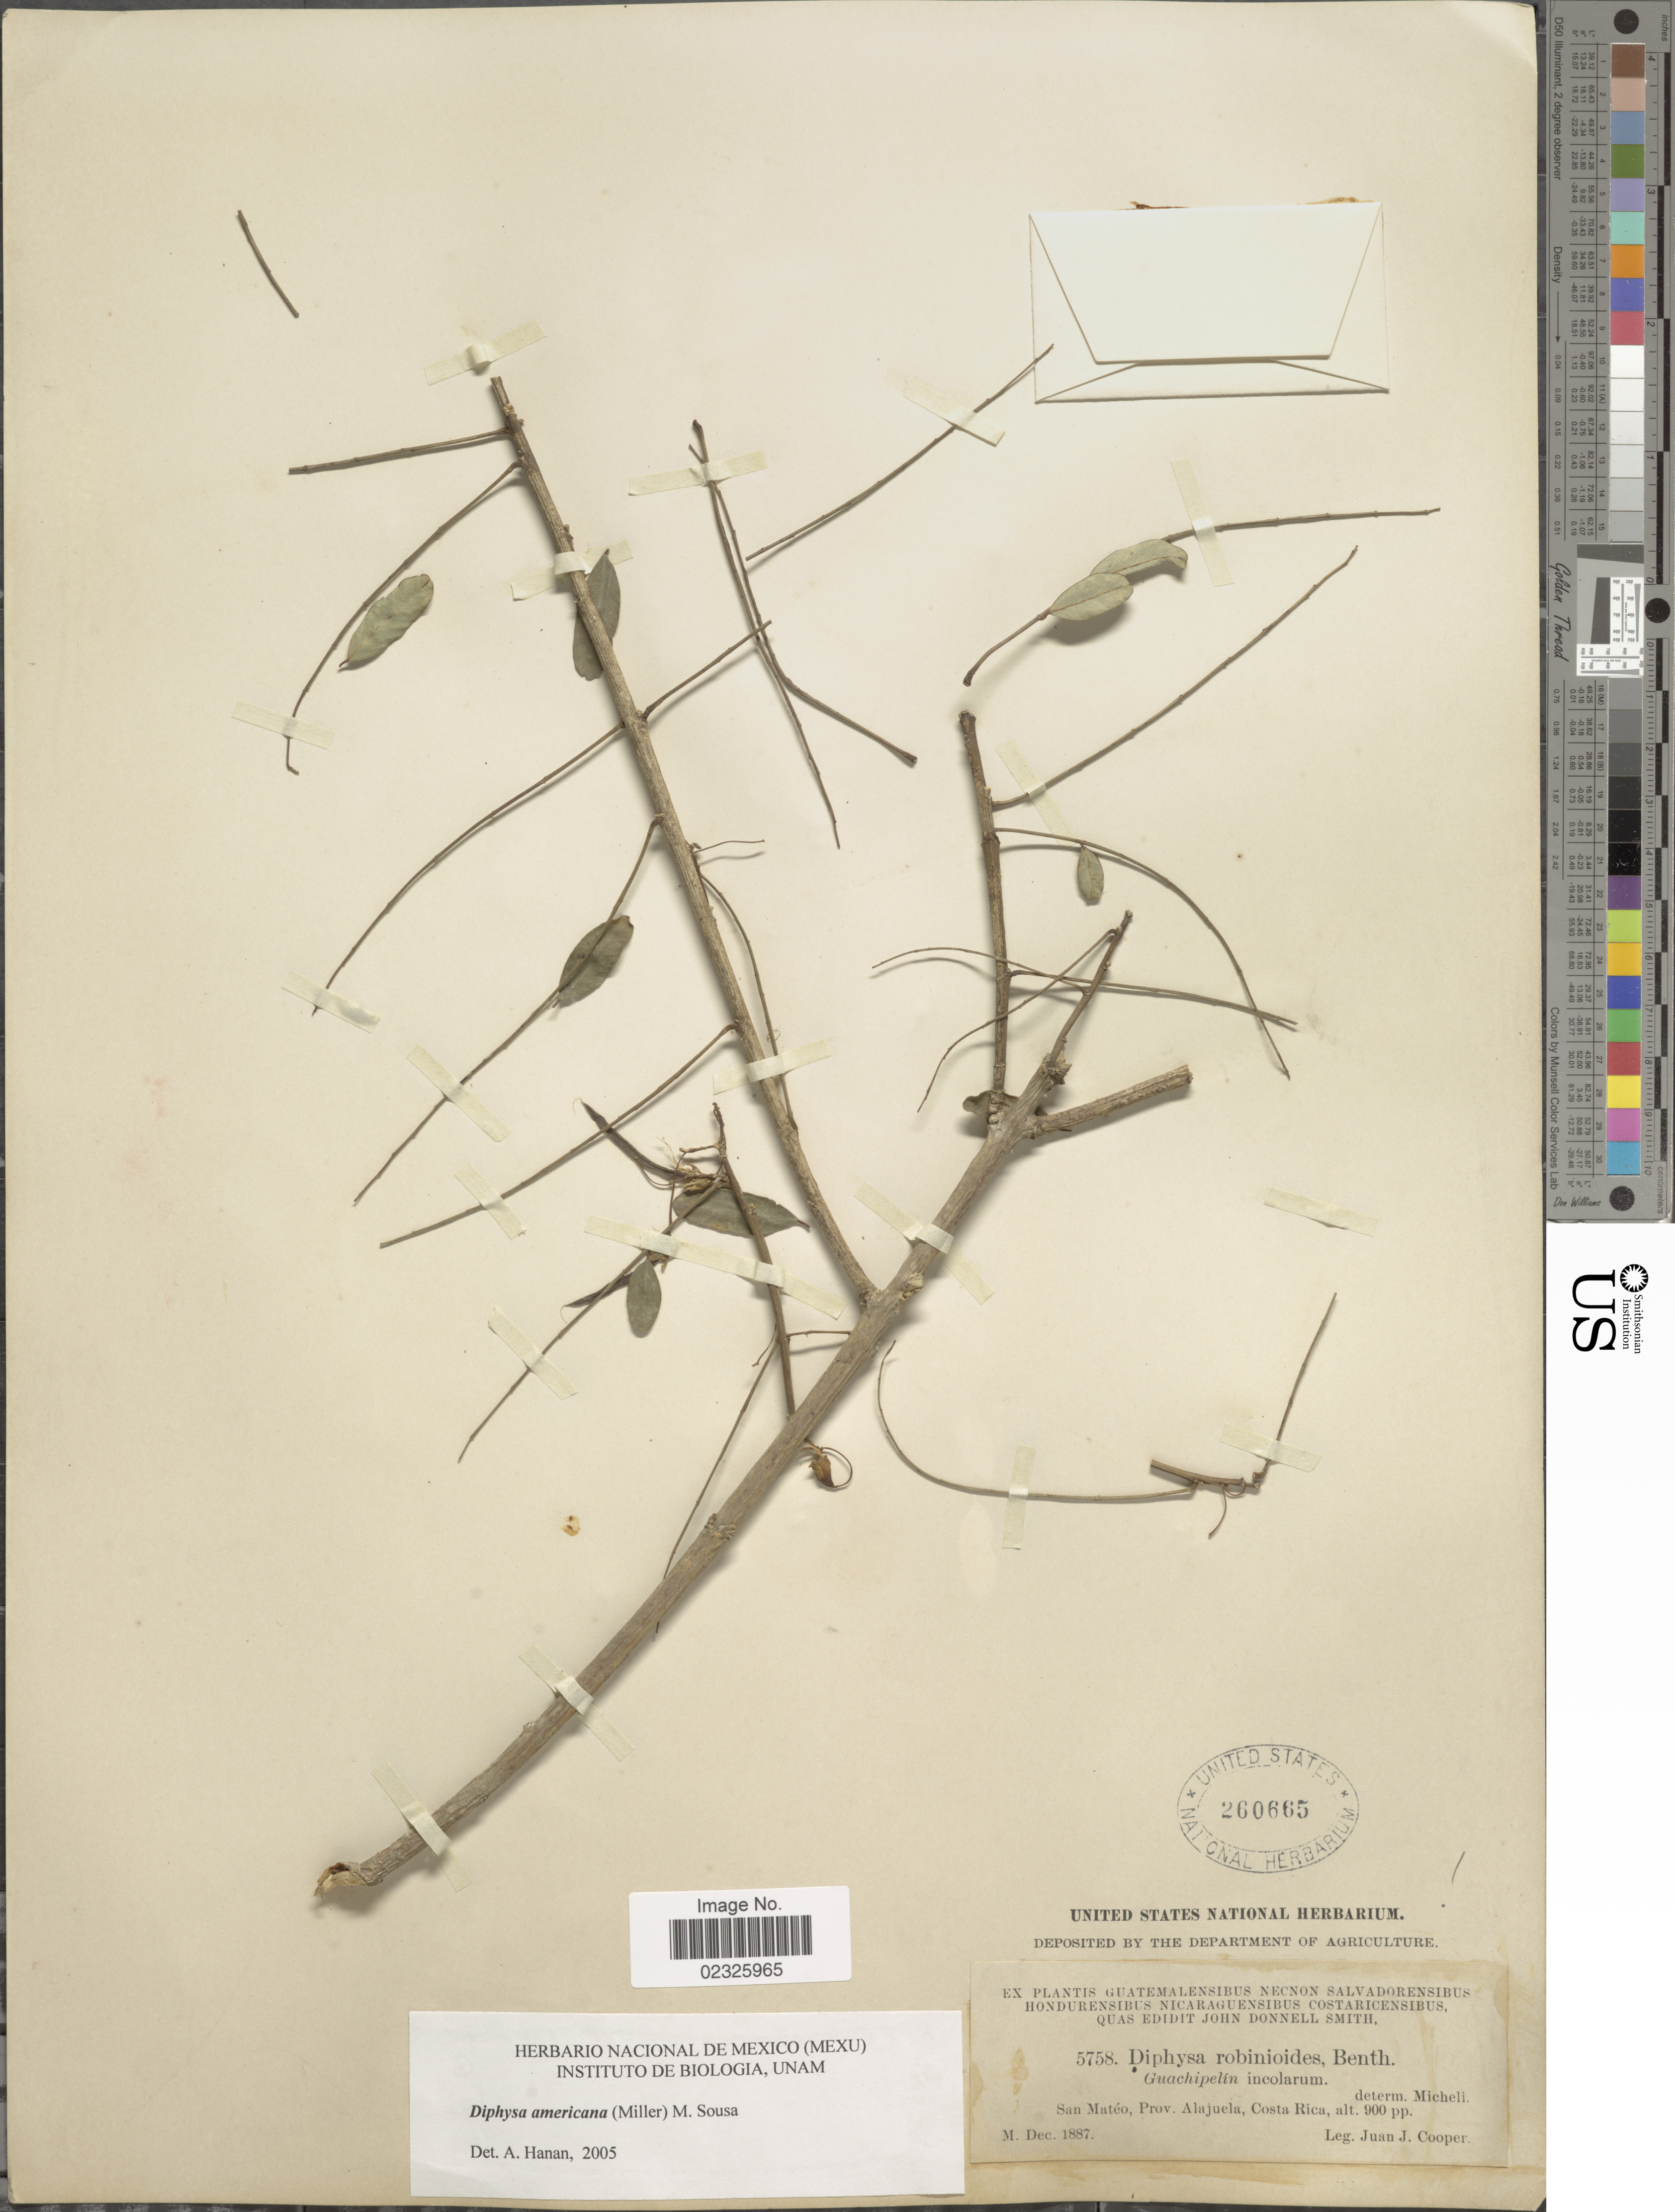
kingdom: Plantae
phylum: Tracheophyta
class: Magnoliopsida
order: Fabales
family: Fabaceae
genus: Diphysa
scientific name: Diphysa americana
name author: (Mill.) M. Sousa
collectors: J. J. Cooper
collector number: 5758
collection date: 1887-12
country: Costa Rica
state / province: Alajuela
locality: San Matéo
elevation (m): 274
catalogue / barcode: US 260665